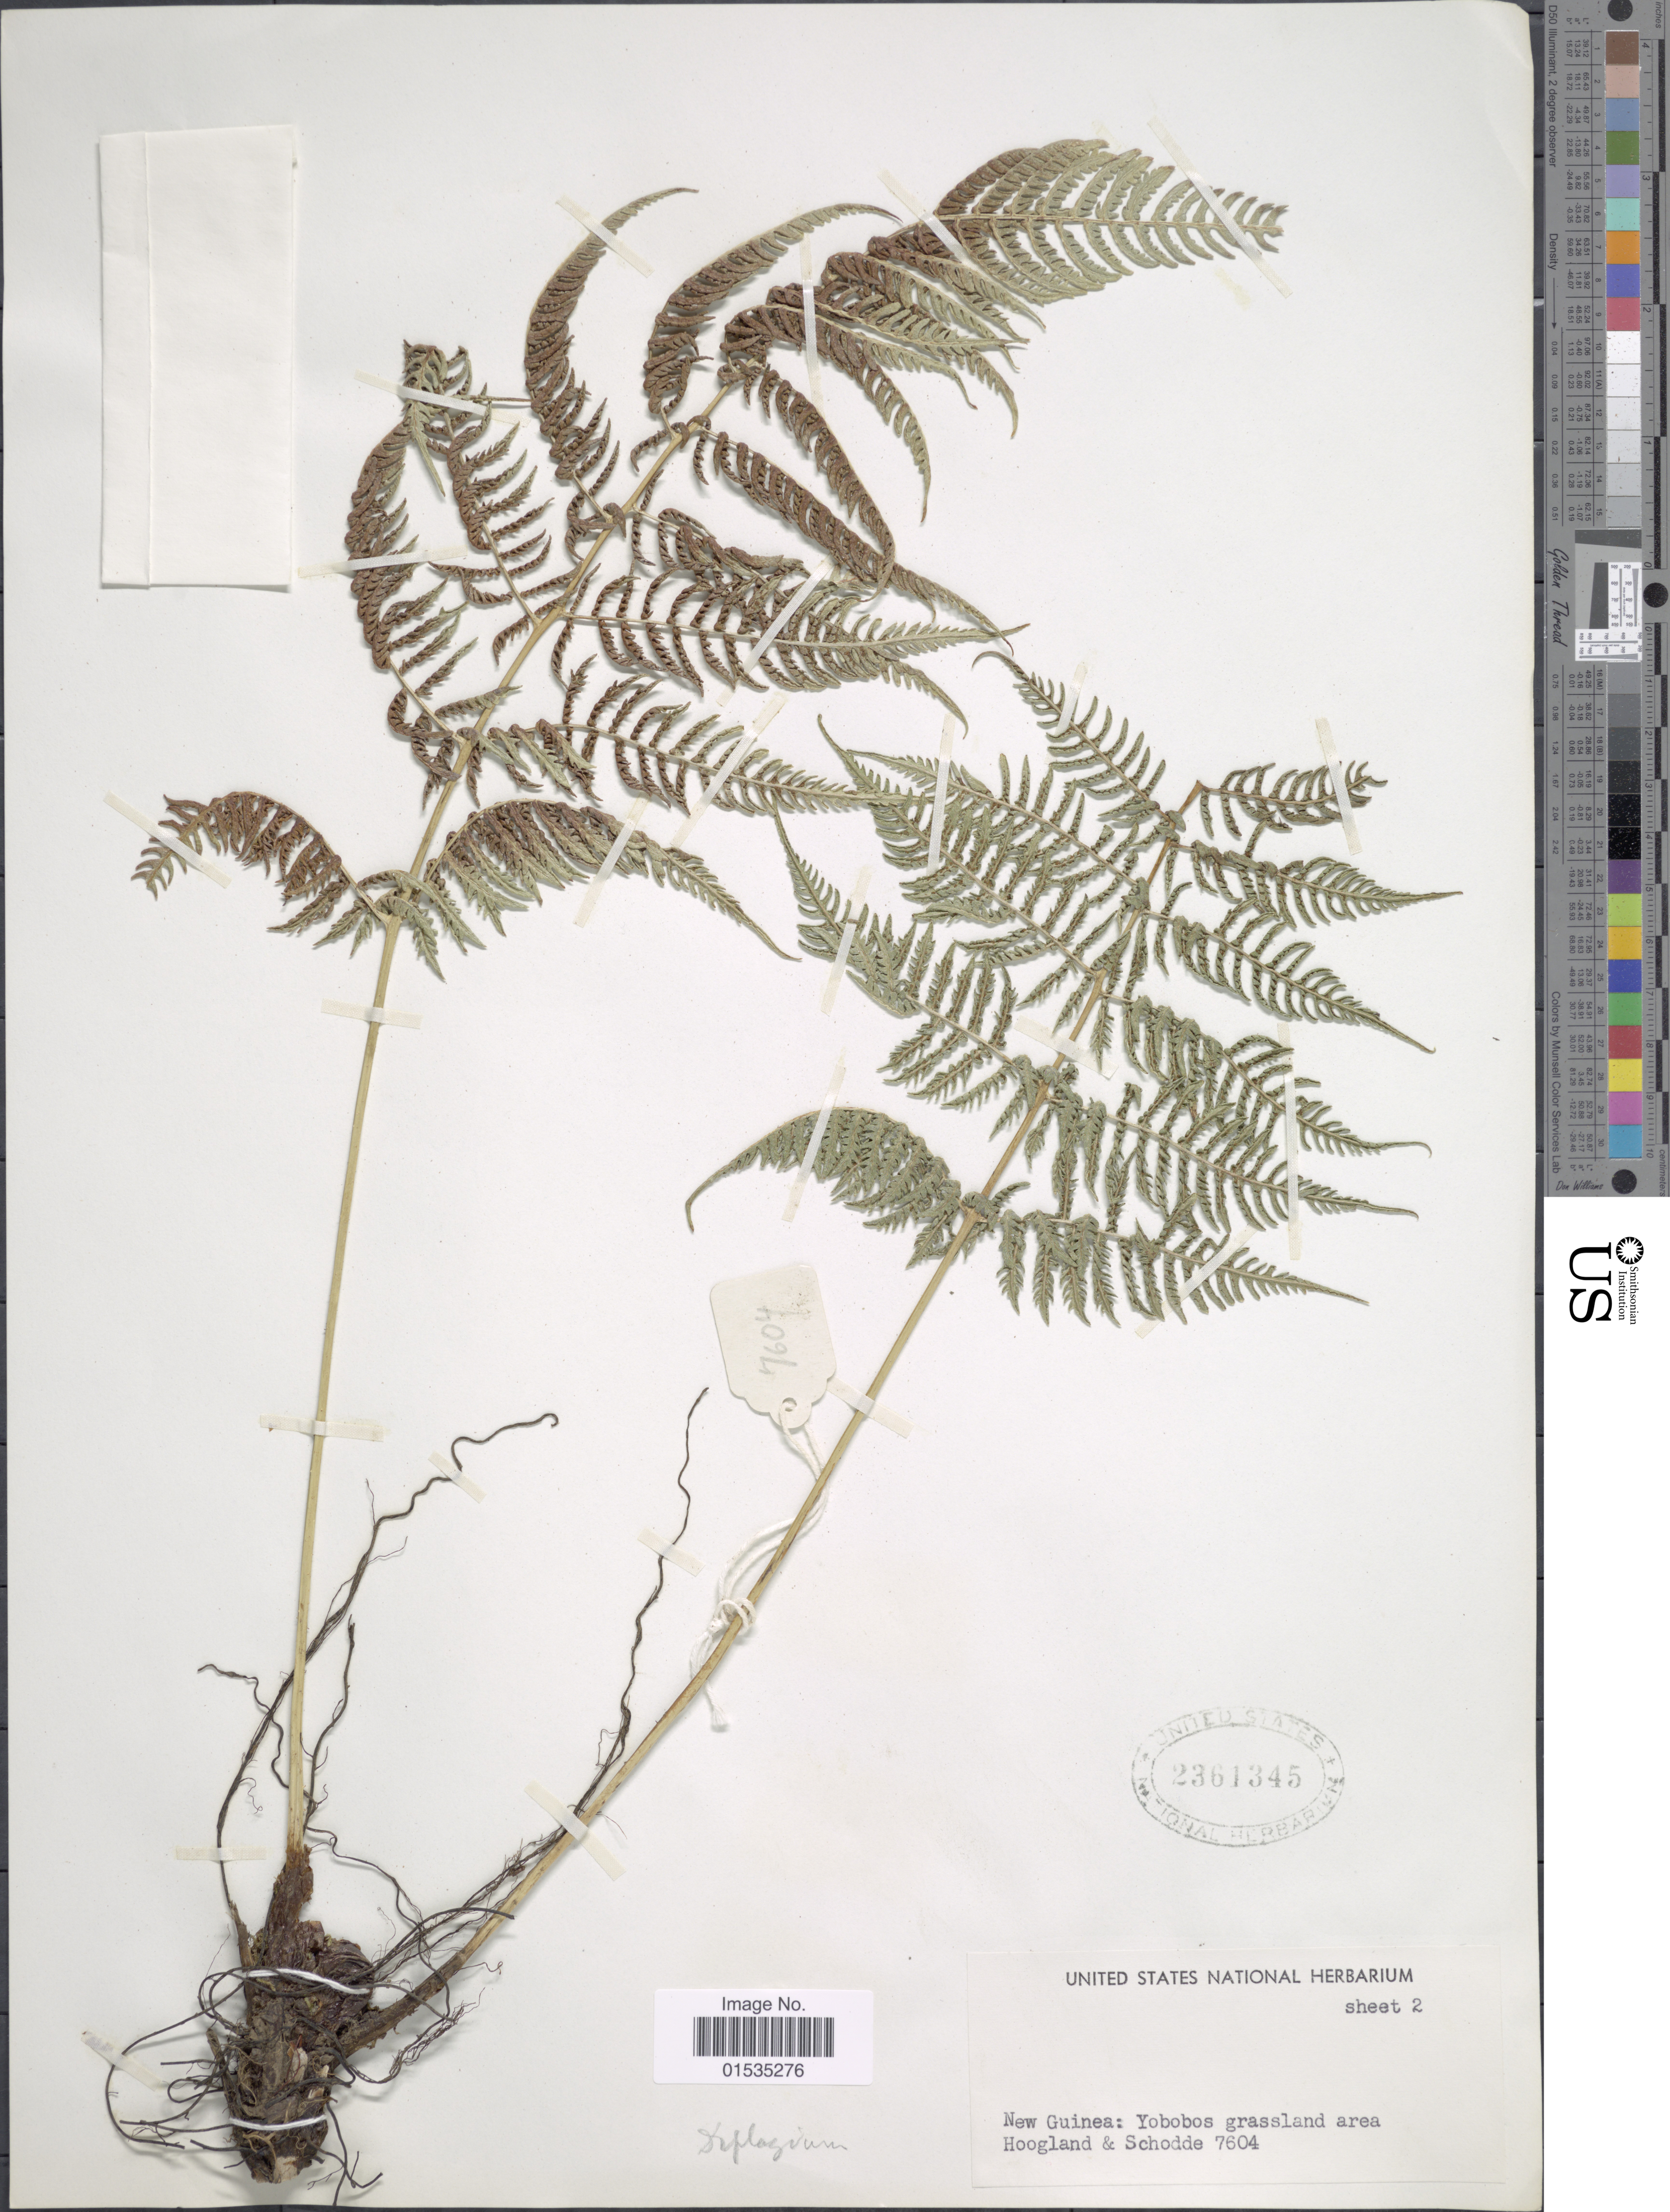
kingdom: Plantae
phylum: Tracheophyta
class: Polypodiopsida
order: Polypodiales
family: Athyriaceae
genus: Diplazium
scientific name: Diplazium sp.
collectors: Hoogland & Schodde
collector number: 7604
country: Papua New Guinea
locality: New Guinea, Yobobos grassland area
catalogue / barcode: US 2361345